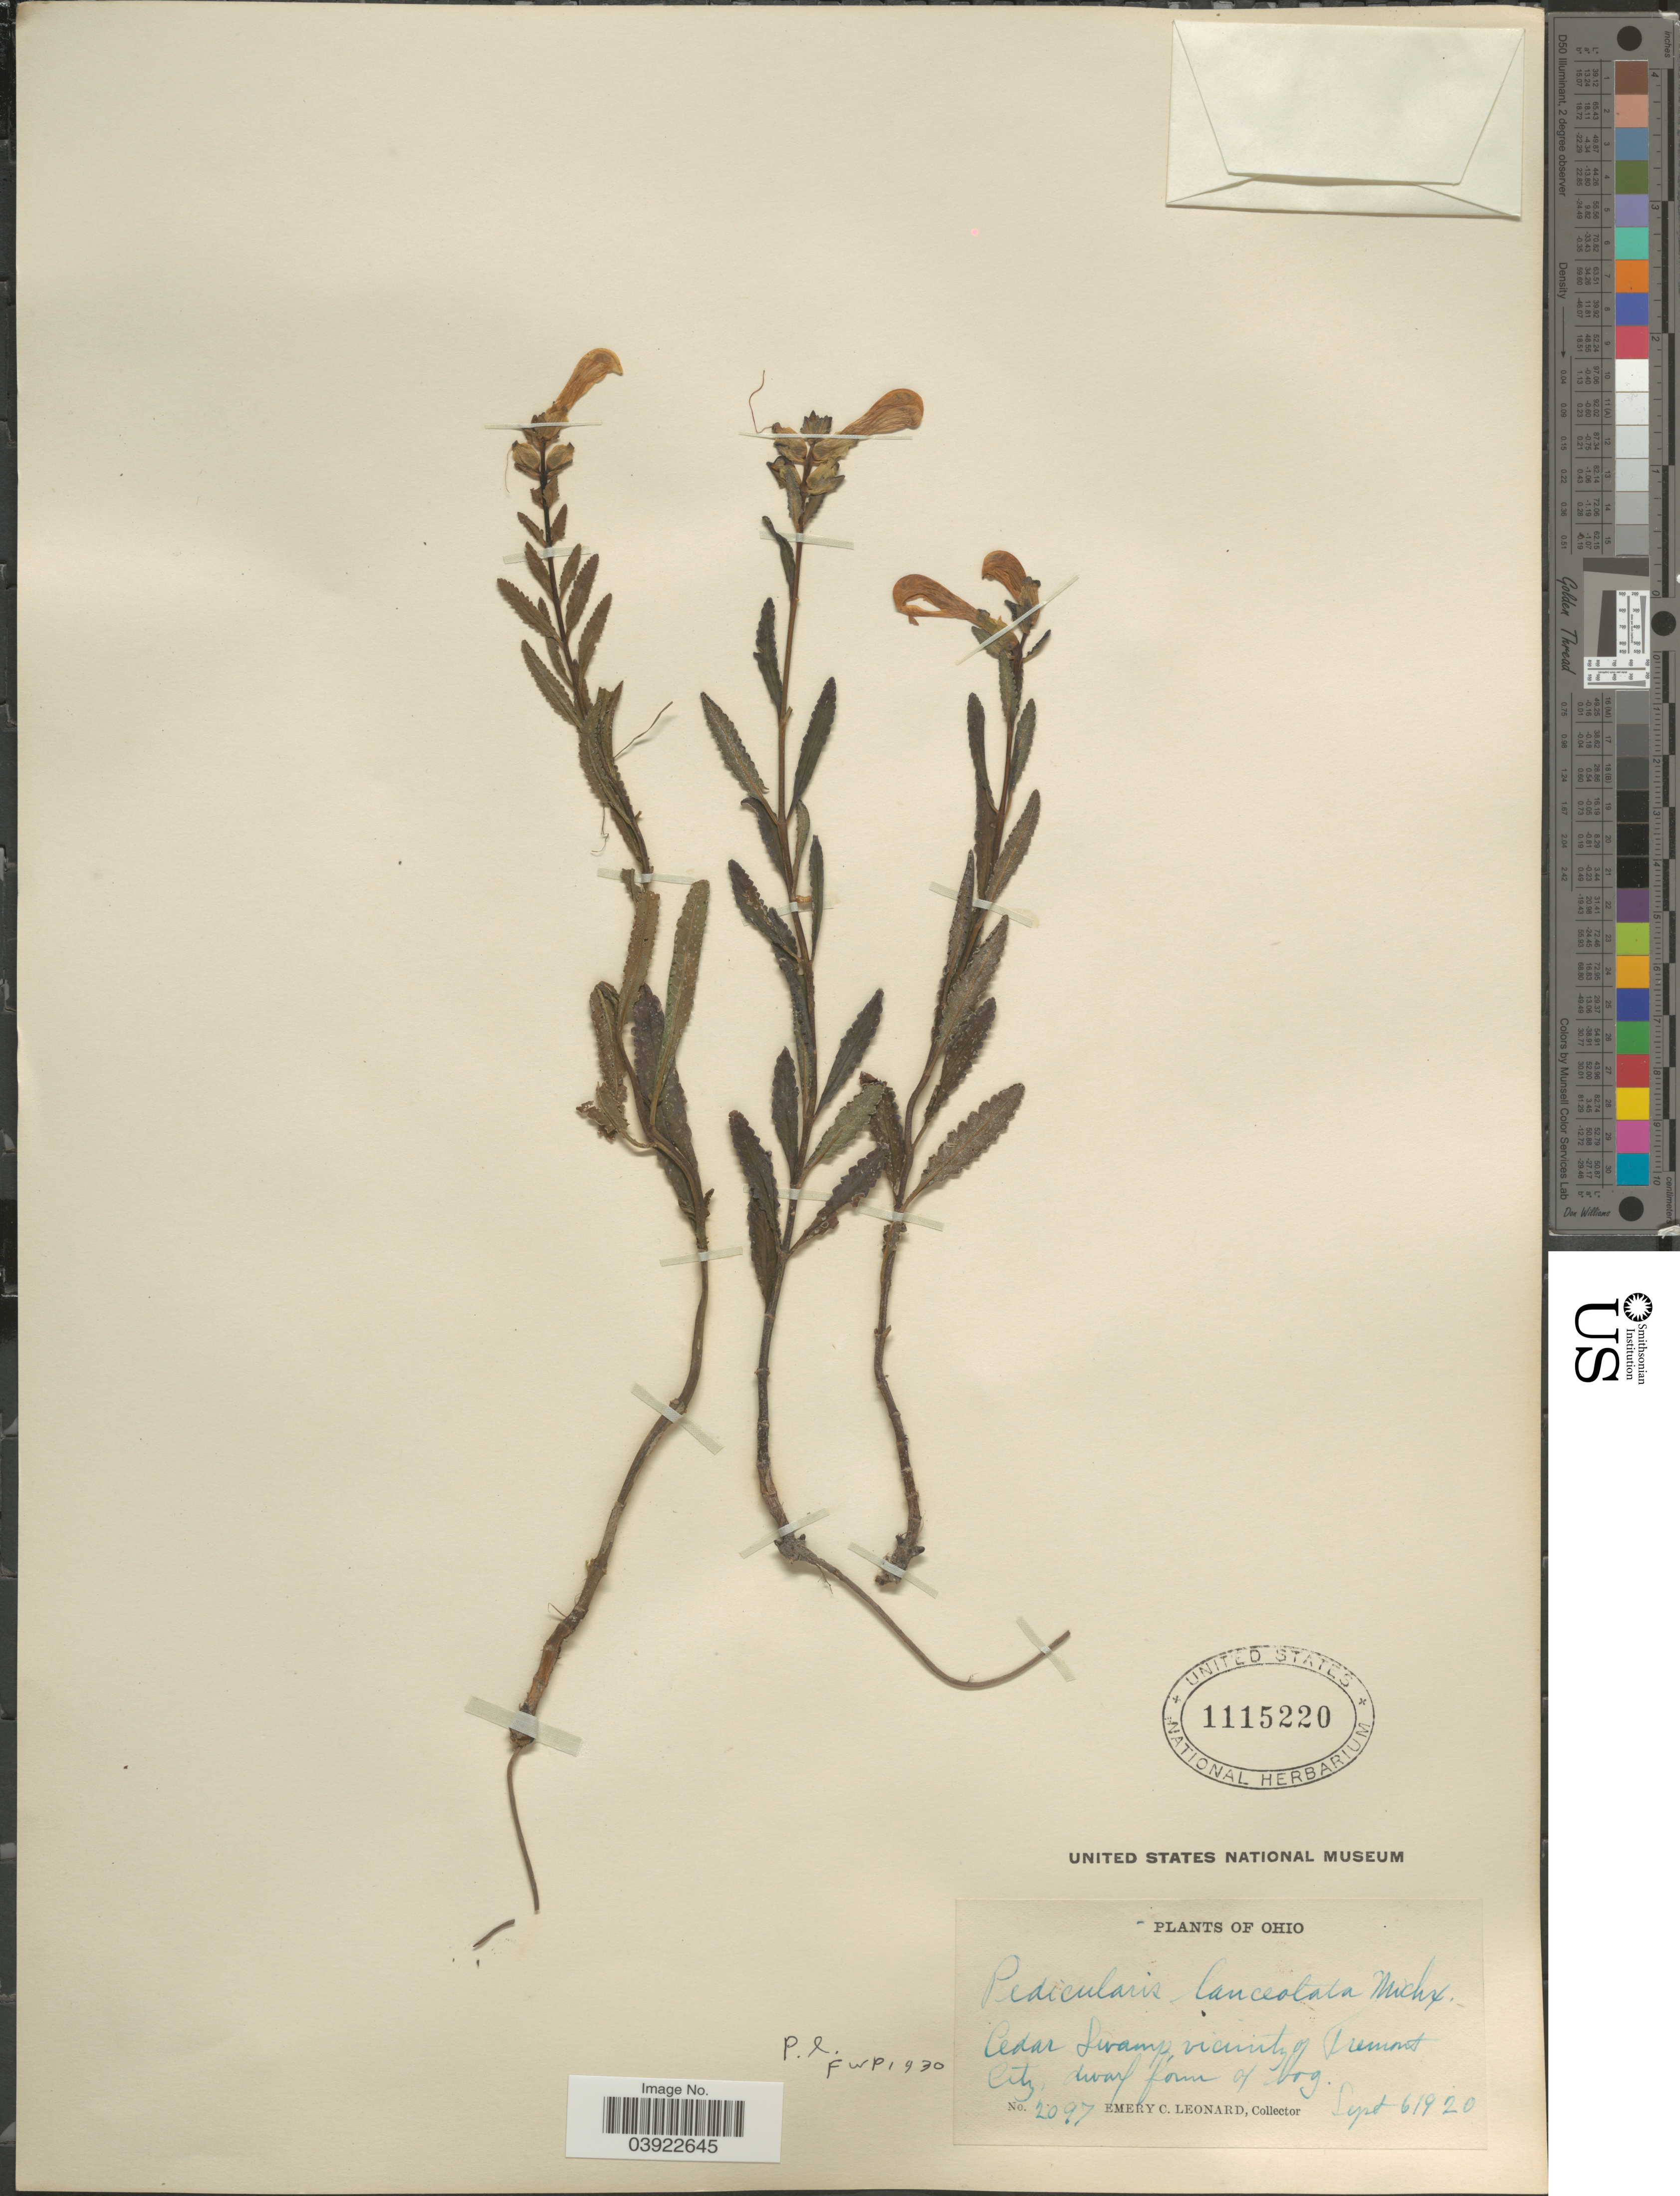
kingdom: Plantae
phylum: Tracheophyta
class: Magnoliopsida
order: Lamiales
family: Orobanchaceae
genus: Pedicularis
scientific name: Pedicularis lanceolata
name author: Michx.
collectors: E. C. Leonard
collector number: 2097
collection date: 1920-09-06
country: United States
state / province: Ohio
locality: Cedar Swamp, vicinity of Tremont City.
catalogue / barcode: US 1115220